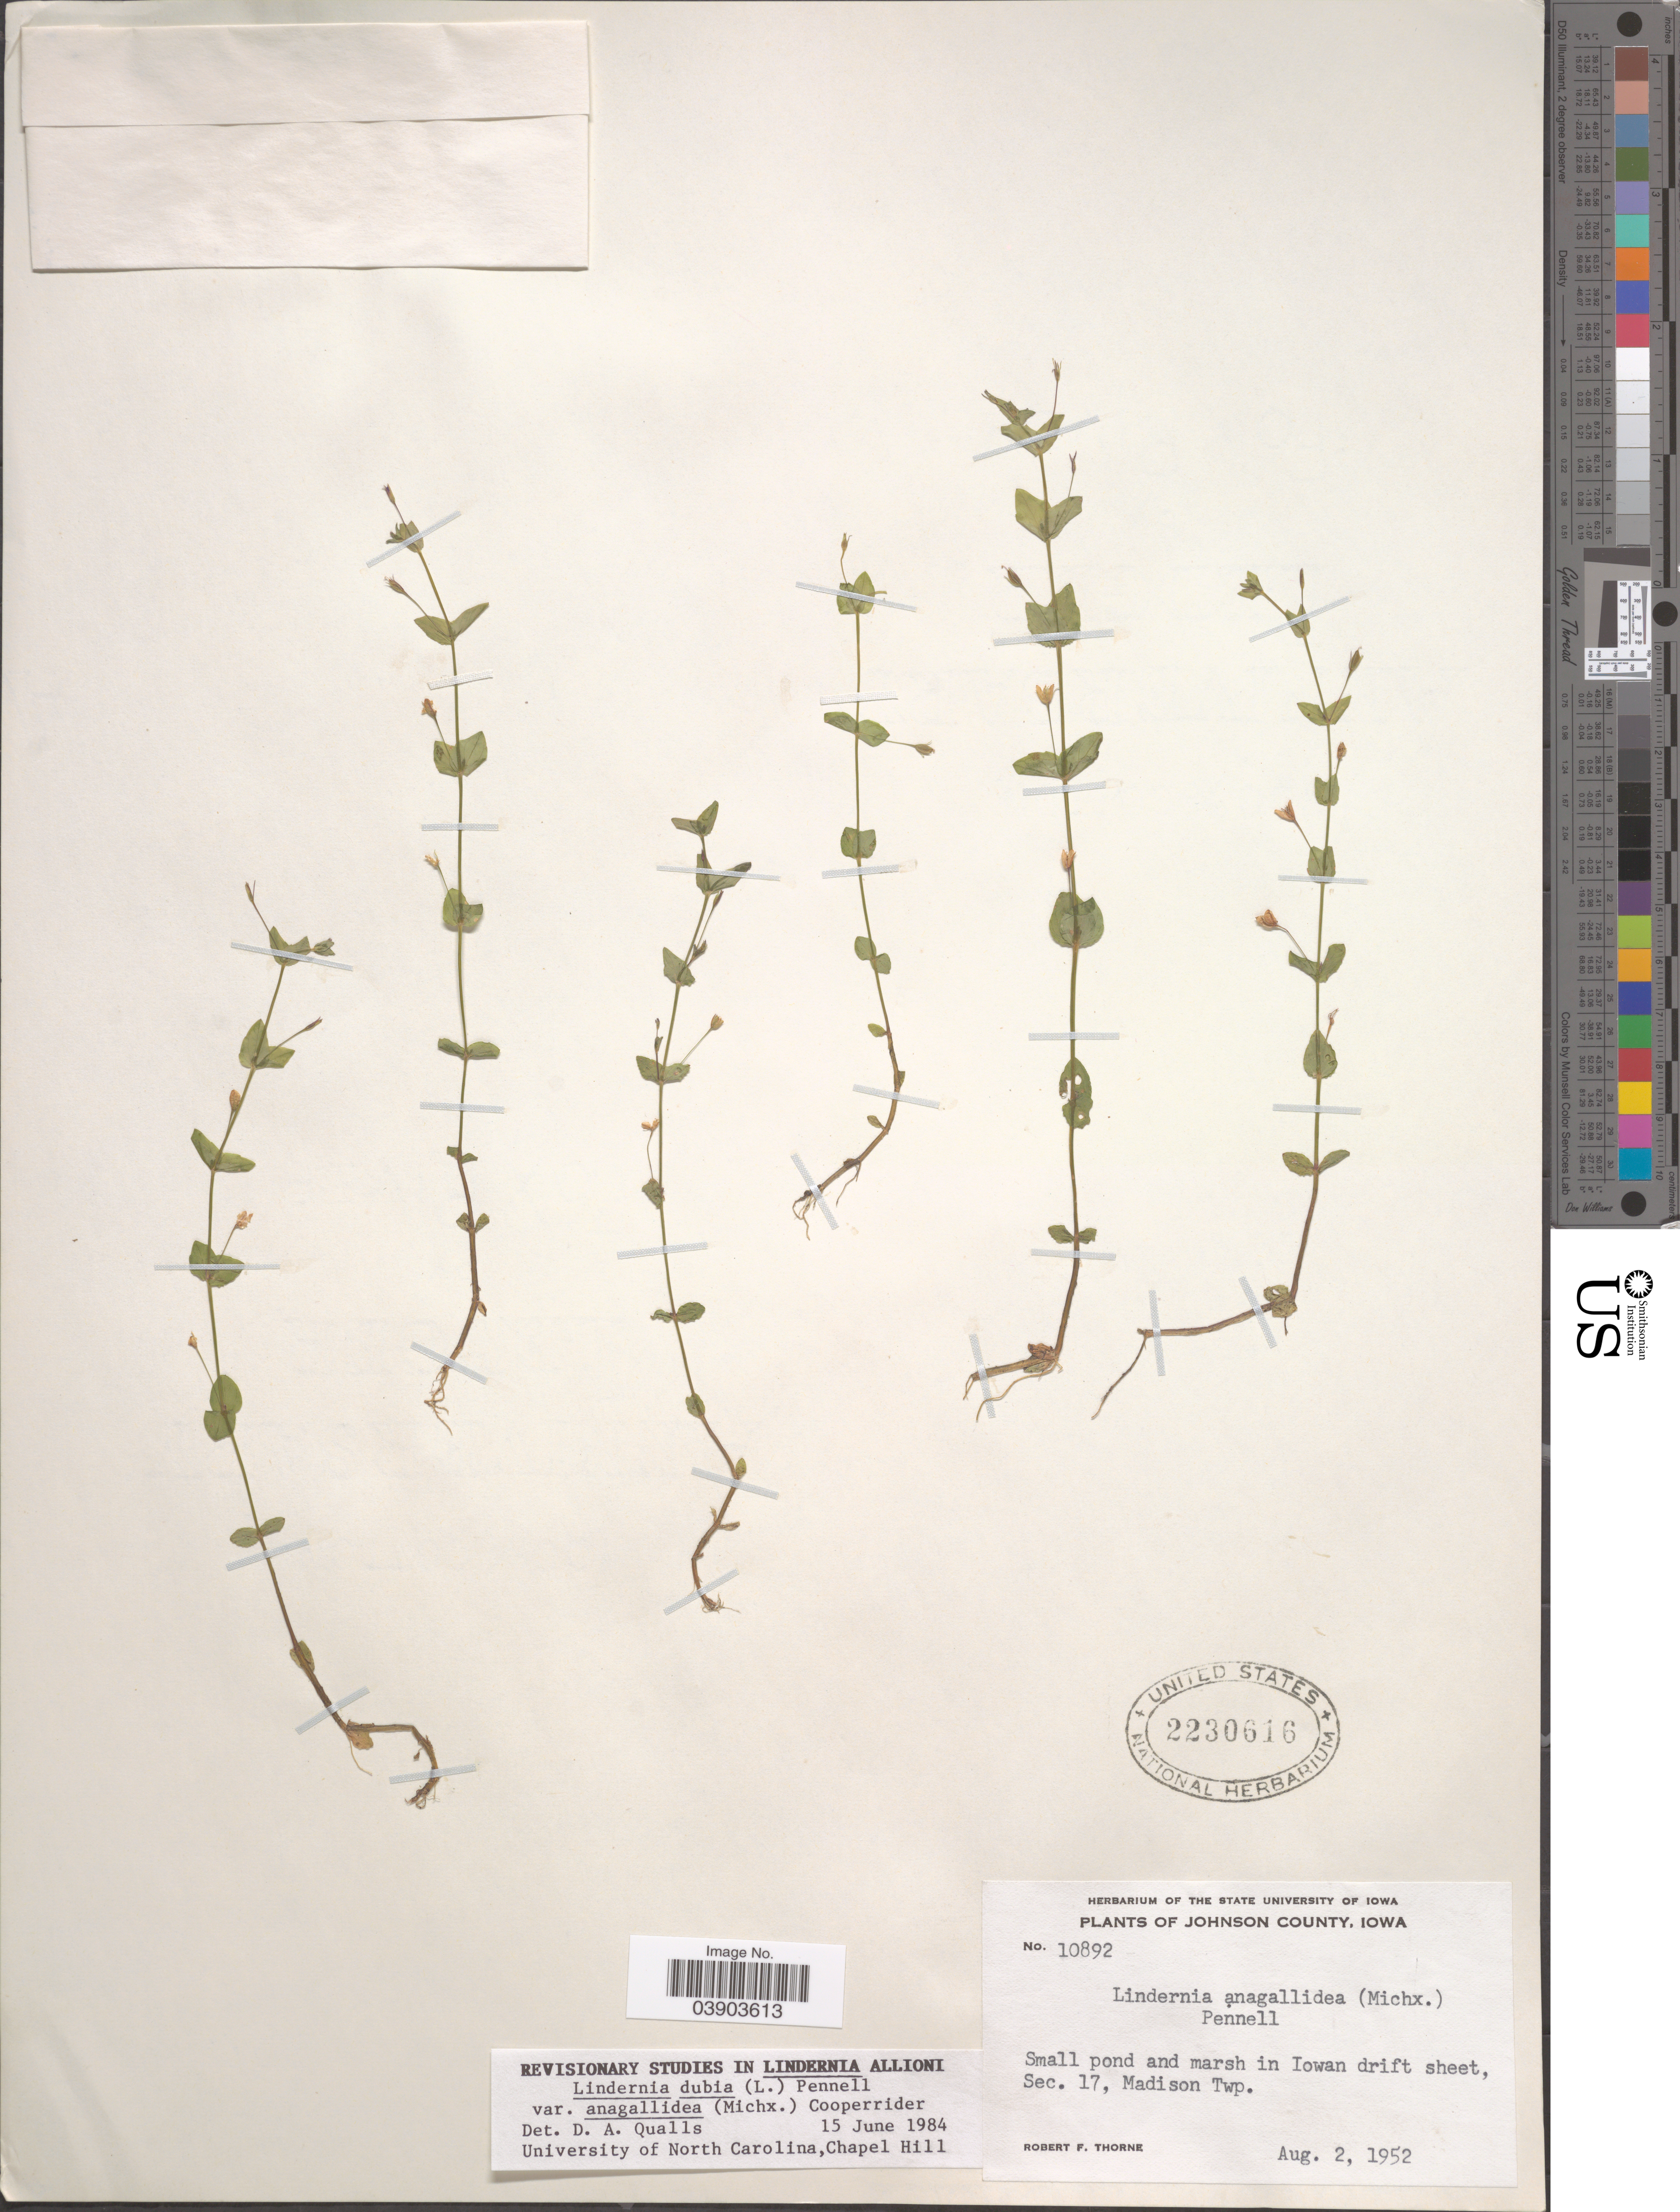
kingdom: Plantae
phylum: Tracheophyta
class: Magnoliopsida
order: Lamiales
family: Linderniaceae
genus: Lindernia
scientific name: Lindernia dubia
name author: (L.) Pennell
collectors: R. F. Thorne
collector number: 10892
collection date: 1952-08-02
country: United States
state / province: Iowa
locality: Johnson County. In Iowan drift sheet, Sec. 17, Madison Twp.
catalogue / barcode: US 2230616